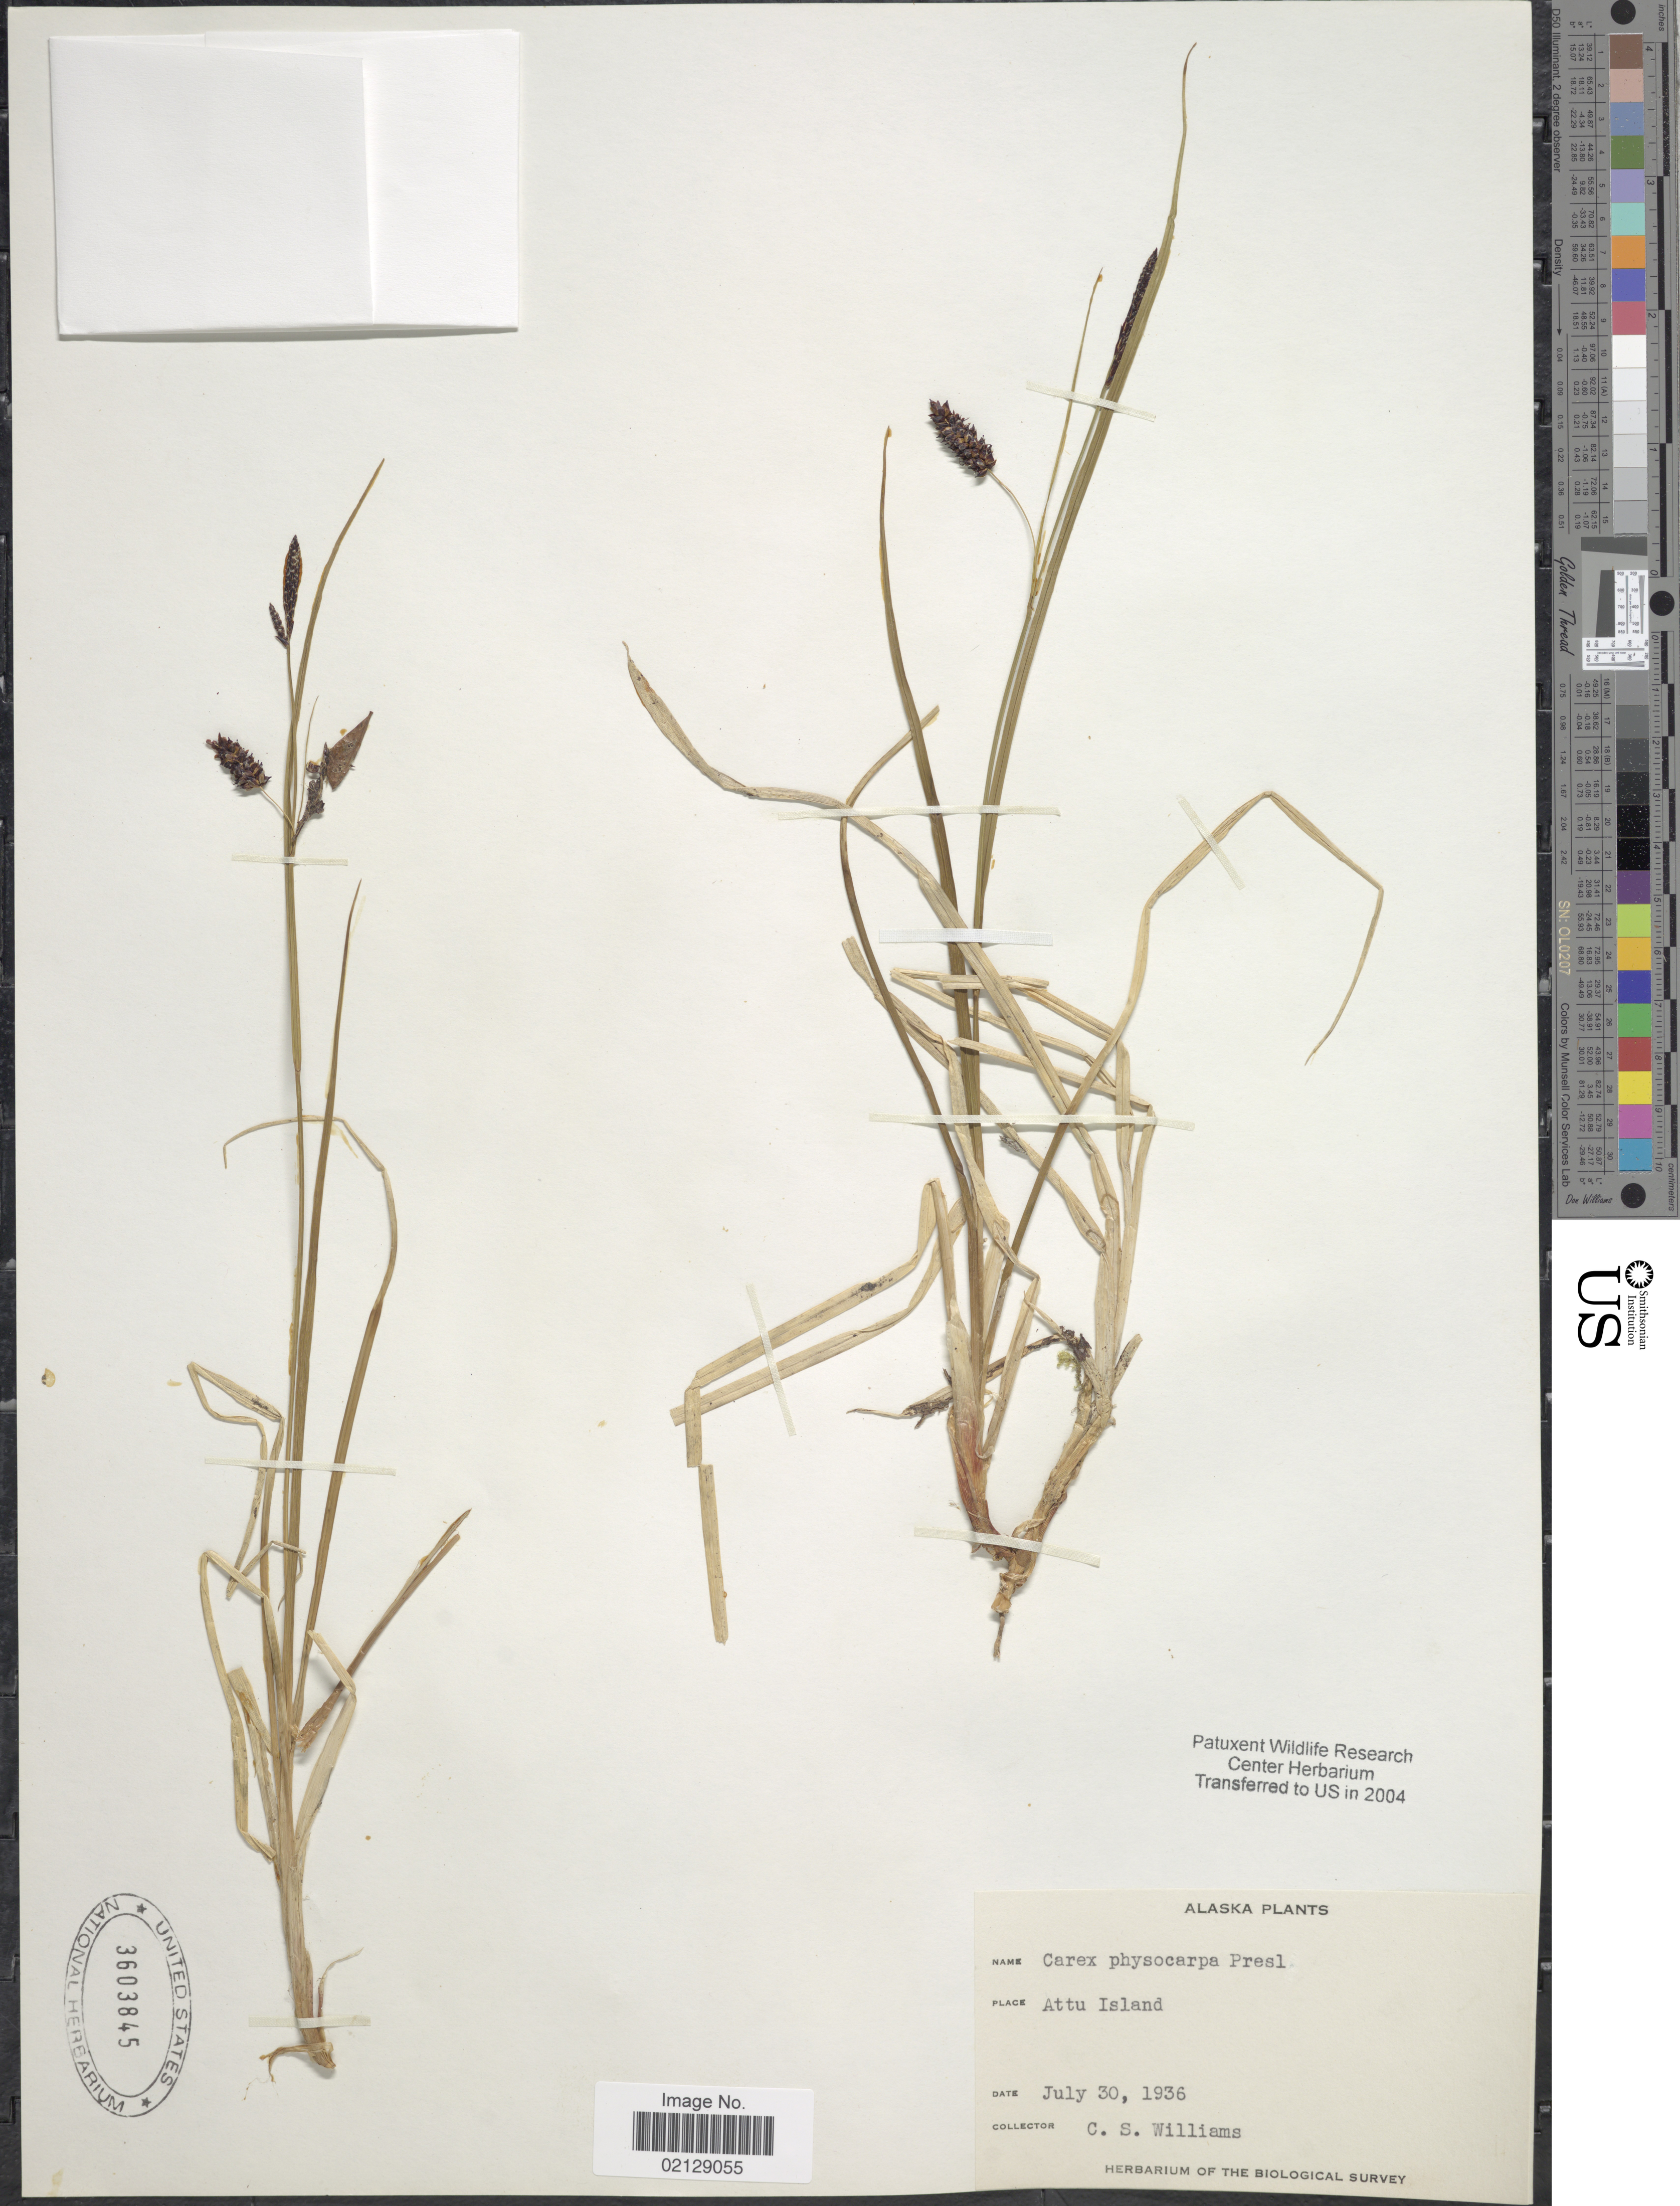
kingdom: Plantae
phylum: Tracheophyta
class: Liliopsida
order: Poales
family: Cyperaceae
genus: Carex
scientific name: Carex saxatilis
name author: L.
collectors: C. Williams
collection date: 1936-07-30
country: United States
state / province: Alaska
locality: Attu Island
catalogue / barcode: US 3603845